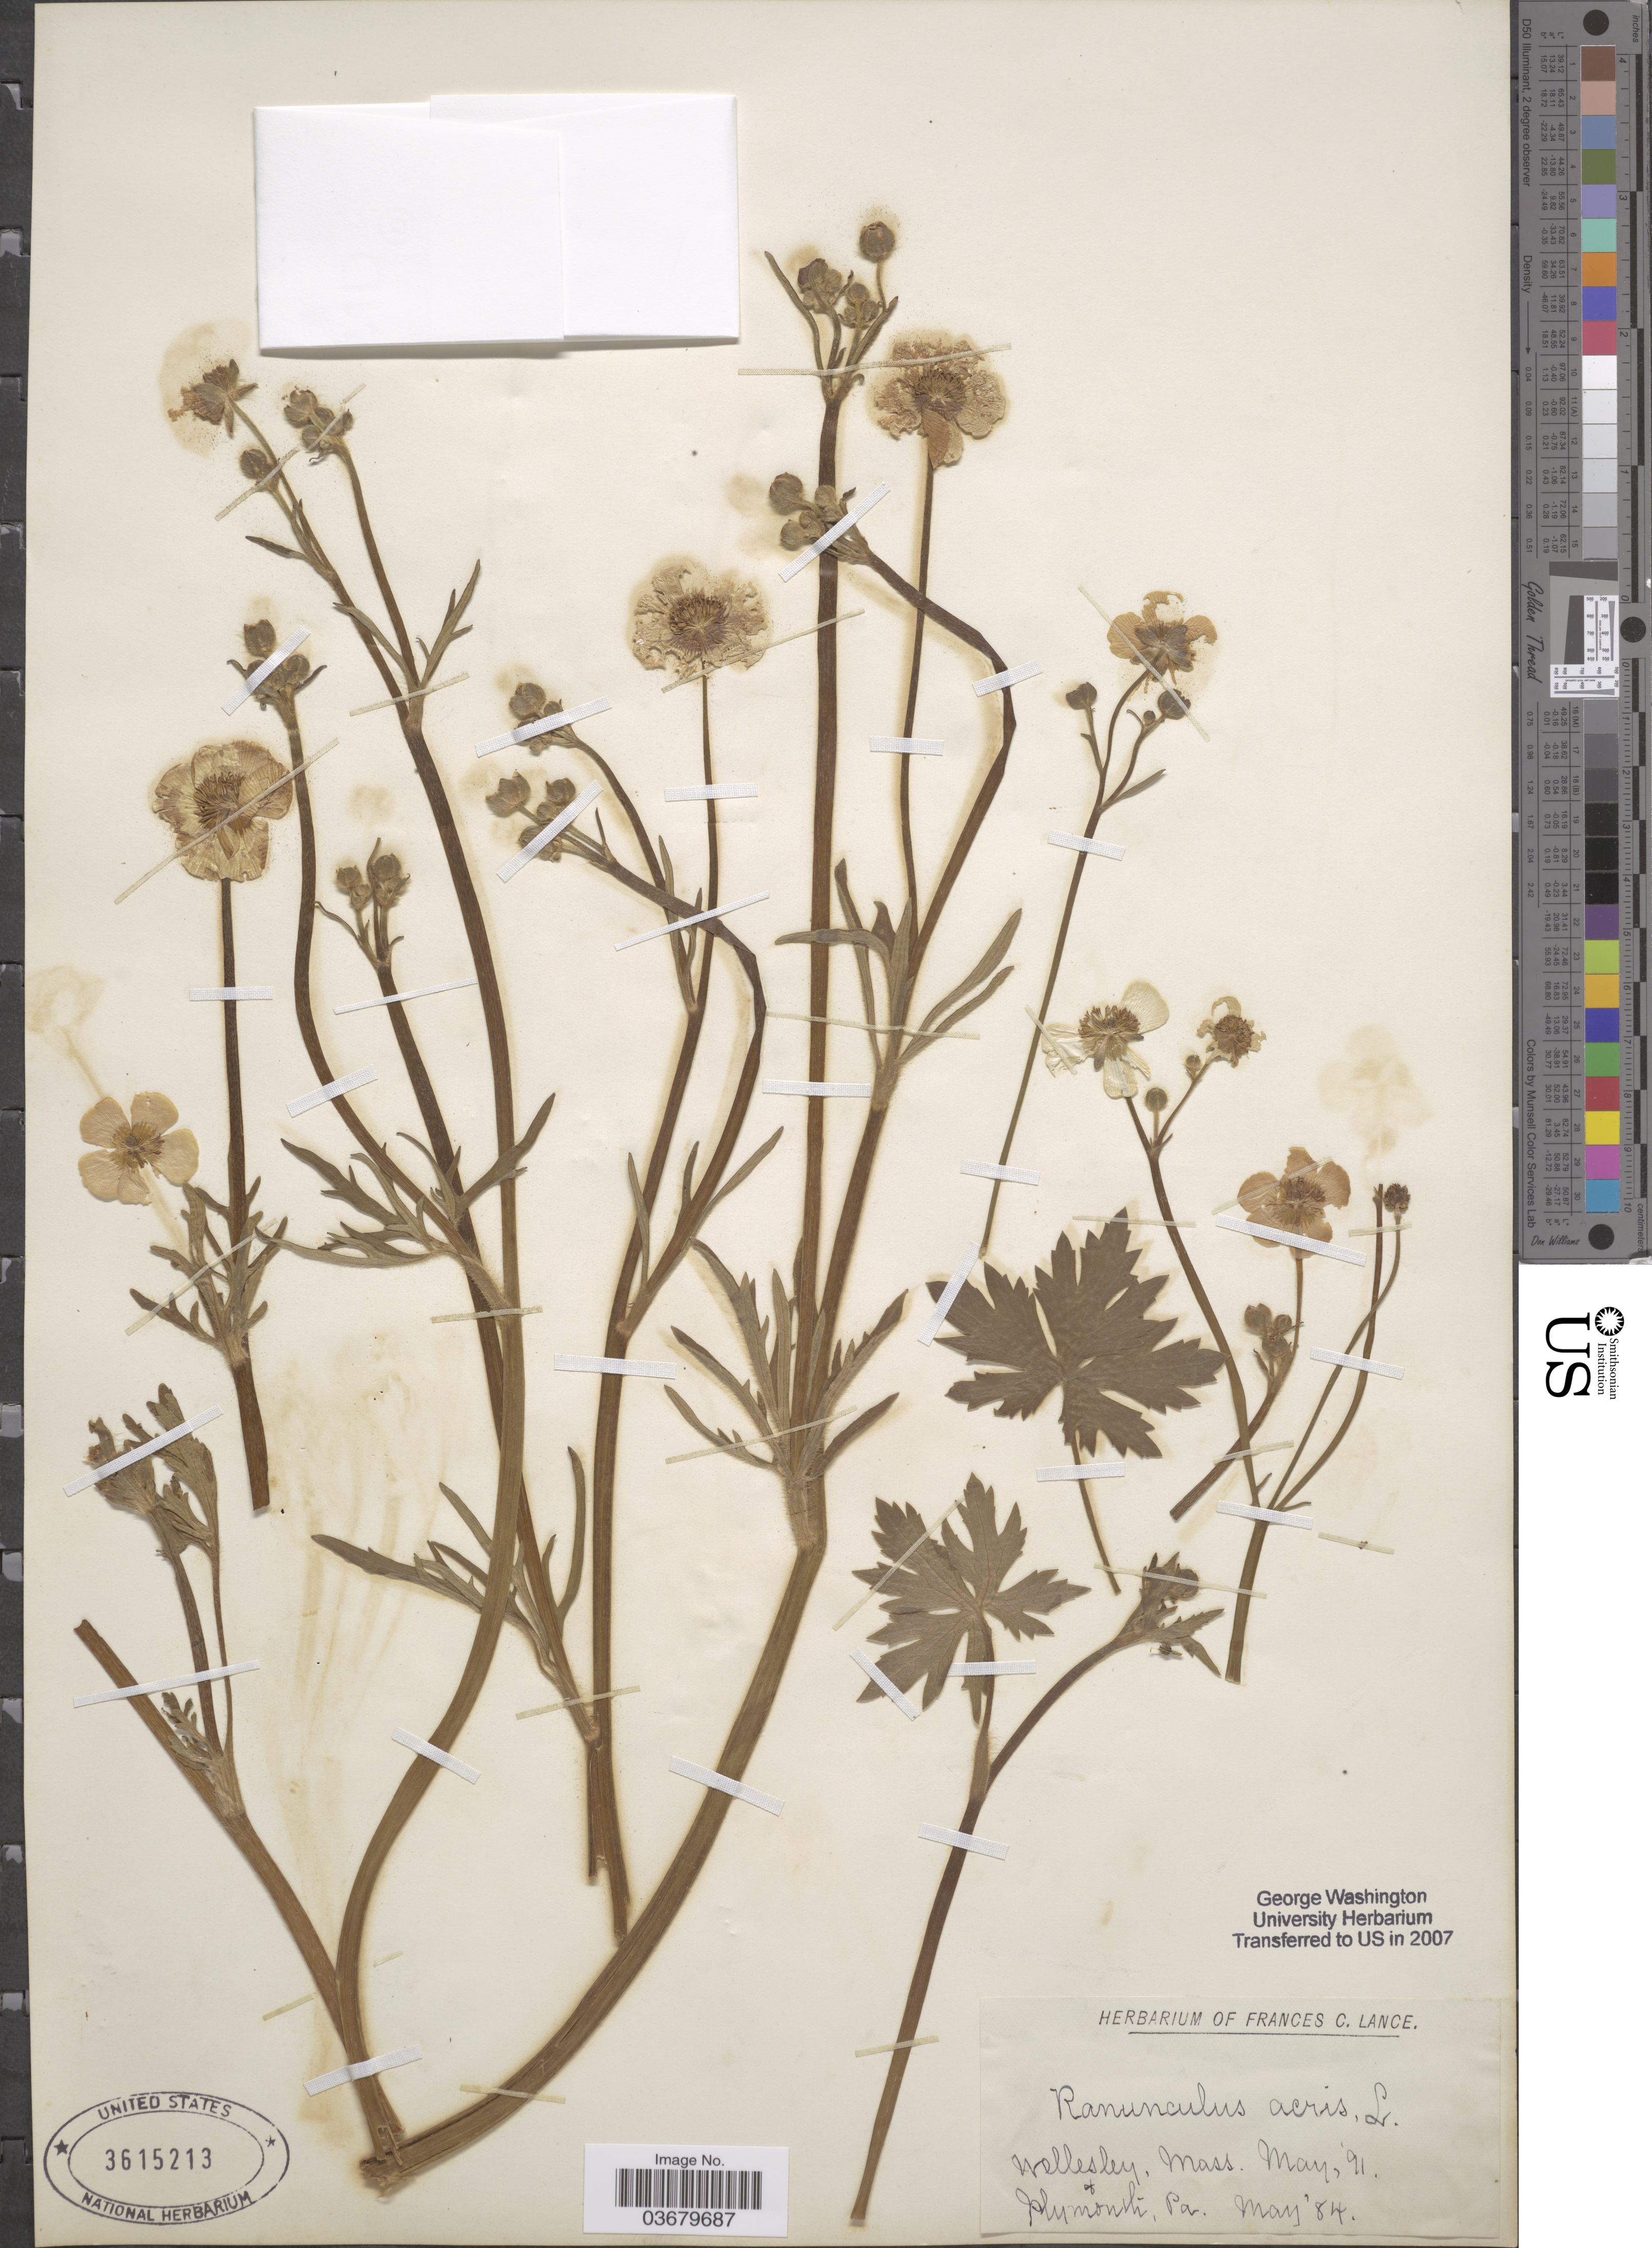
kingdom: Plantae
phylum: Tracheophyta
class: Magnoliopsida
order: Ranunculales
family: Ranunculaceae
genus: Ranunculus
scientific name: Ranunculus acris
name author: L.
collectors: ex herb. Frances C. Lance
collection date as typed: Transcribed d/m/y: /5/84 to /5/91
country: United States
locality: Wellesley, Mass. & Plymouth, Pa.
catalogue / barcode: US 3615213